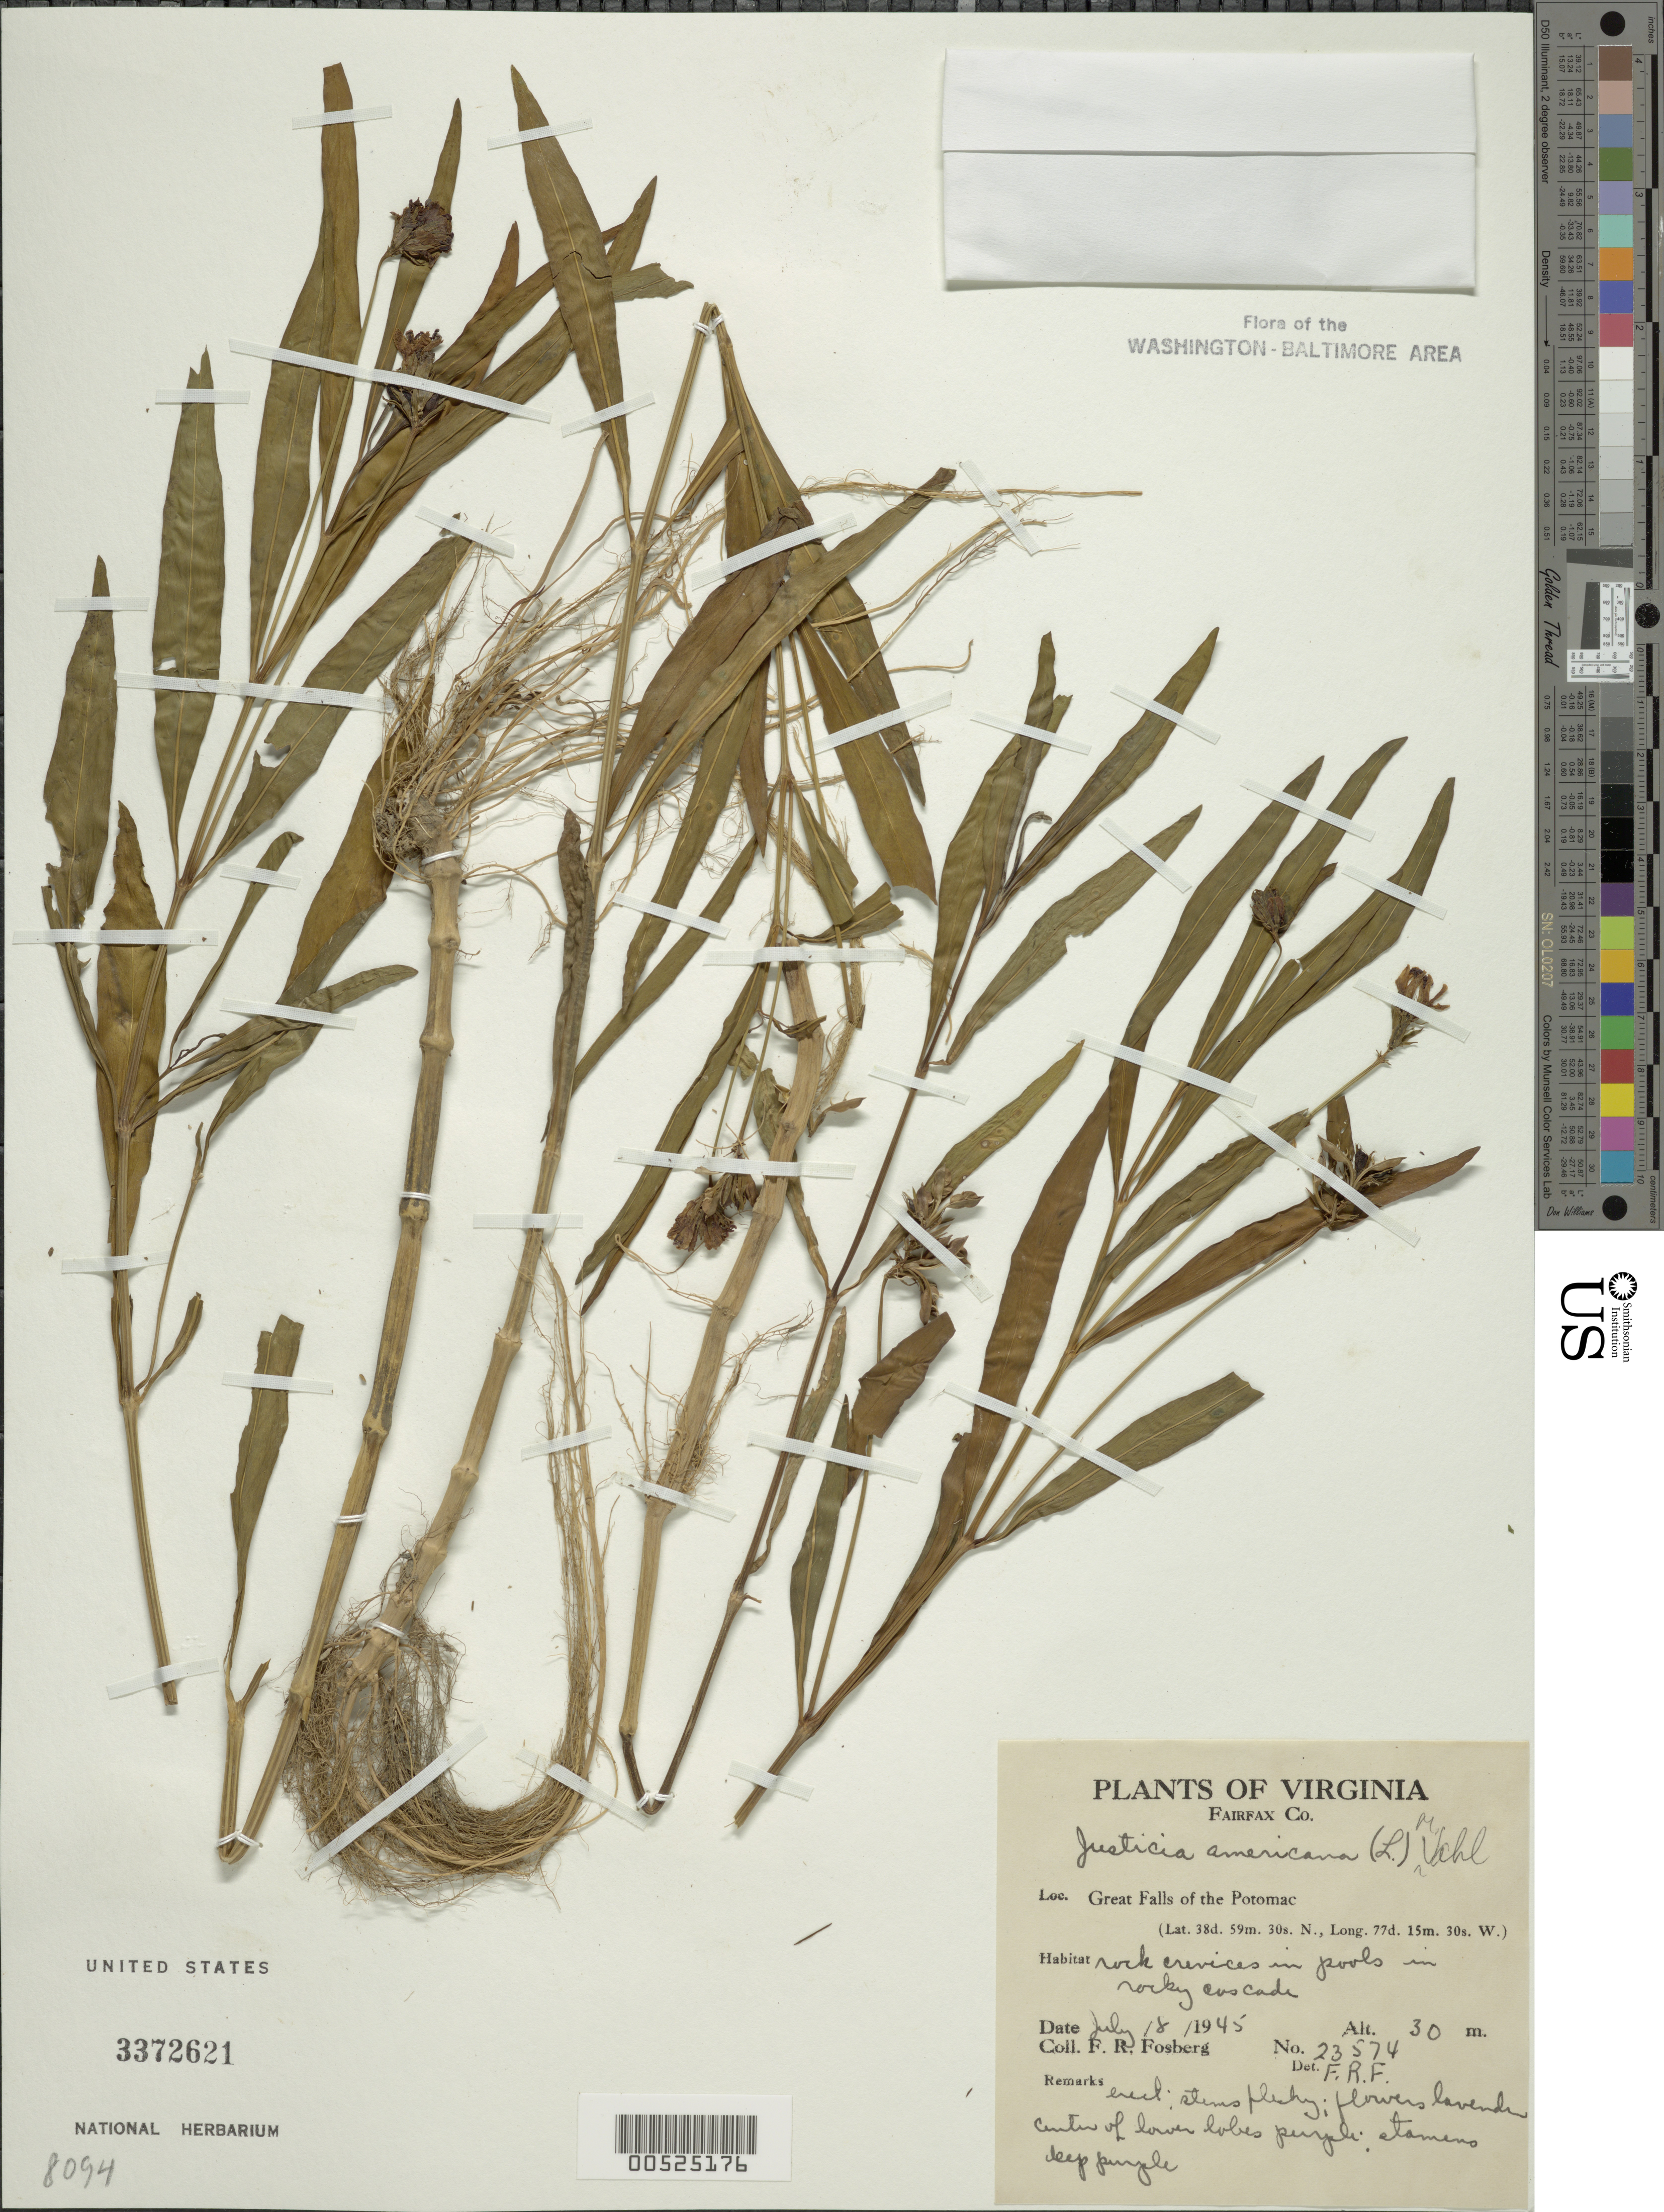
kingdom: Plantae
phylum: Tracheophyta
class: Magnoliopsida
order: Lamiales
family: Acanthaceae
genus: Justicia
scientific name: Justicia americana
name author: (L.) Vahl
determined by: Fosberg, F. R.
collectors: F. R. Fosberg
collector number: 23574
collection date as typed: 08 Jul 1945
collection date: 1945-07-08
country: United States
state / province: Virginia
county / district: Fairfax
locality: Great Falls of the Potomac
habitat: Rock crevices in pools in rocky cascade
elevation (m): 30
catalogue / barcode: US 3372621